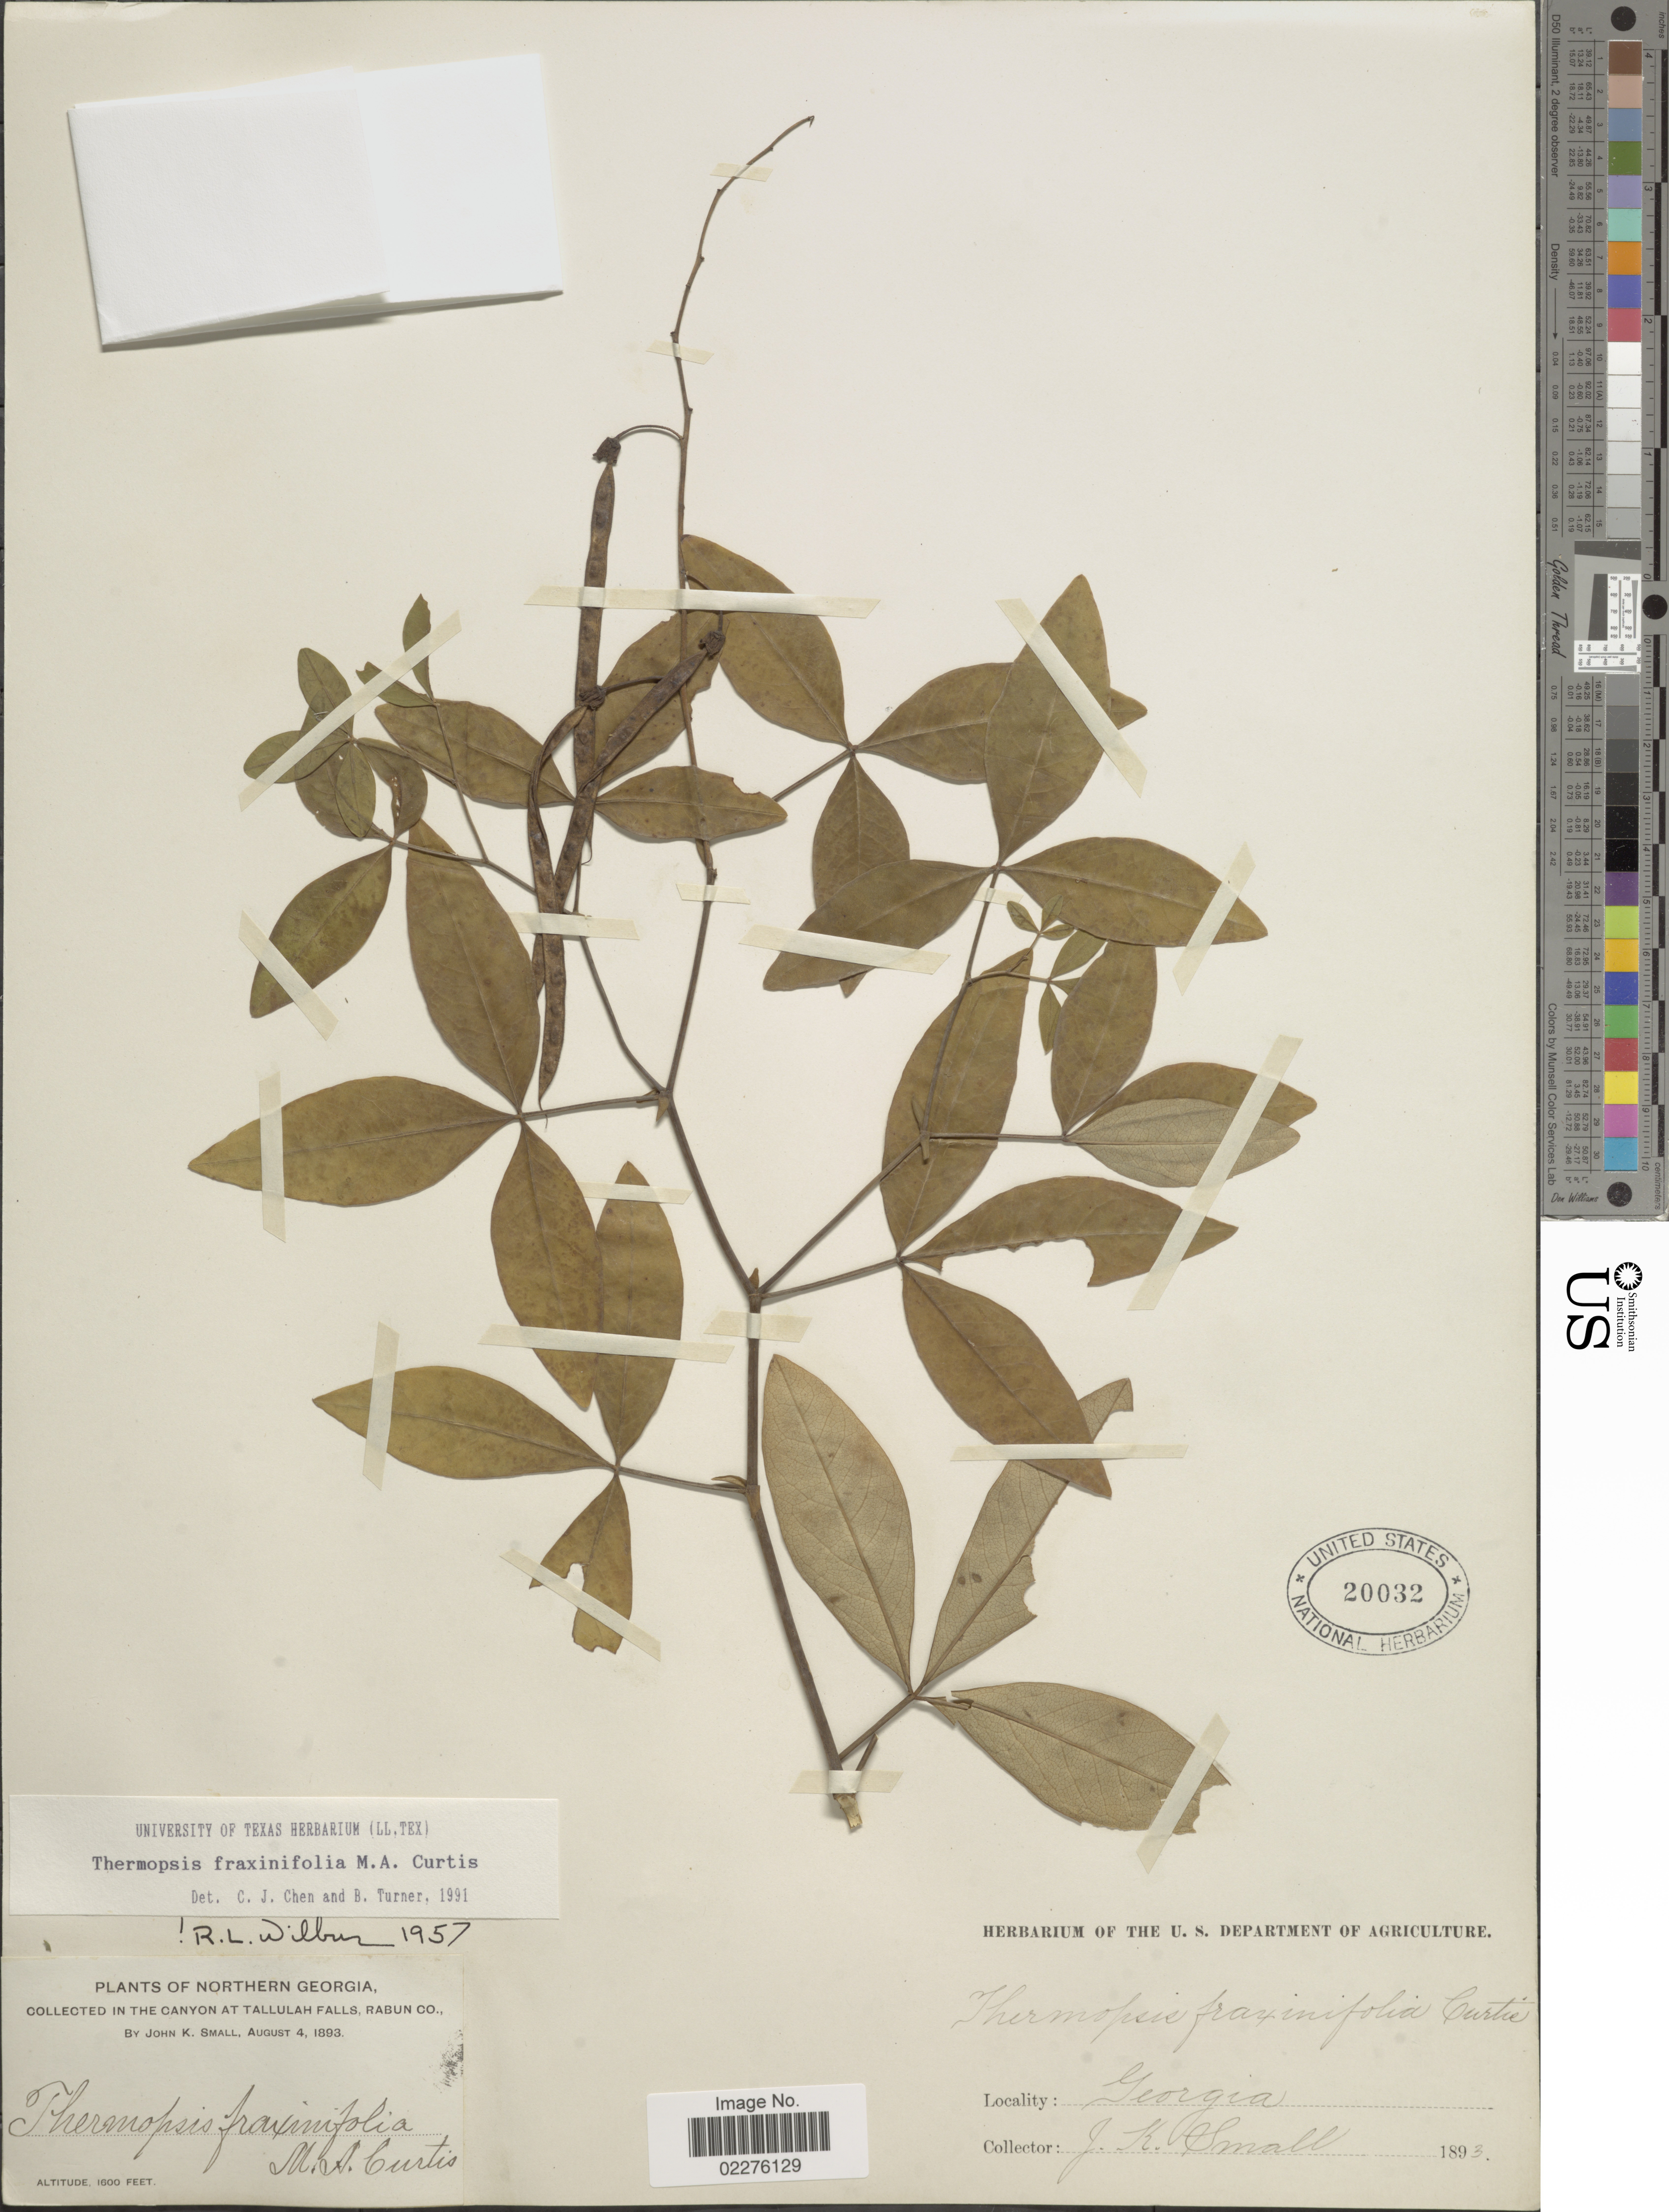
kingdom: Plantae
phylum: Tracheophyta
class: Magnoliopsida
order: Fabales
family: Fabaceae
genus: Thermopsis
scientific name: Thermopsis fraxinifolia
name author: M.A. Curtis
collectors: J. K. Small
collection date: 1893-08-04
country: United States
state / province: Georgia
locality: Northern Georgia, in the Canyon at Tallulah Falls, Rabun Co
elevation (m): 488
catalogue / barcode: US 20032